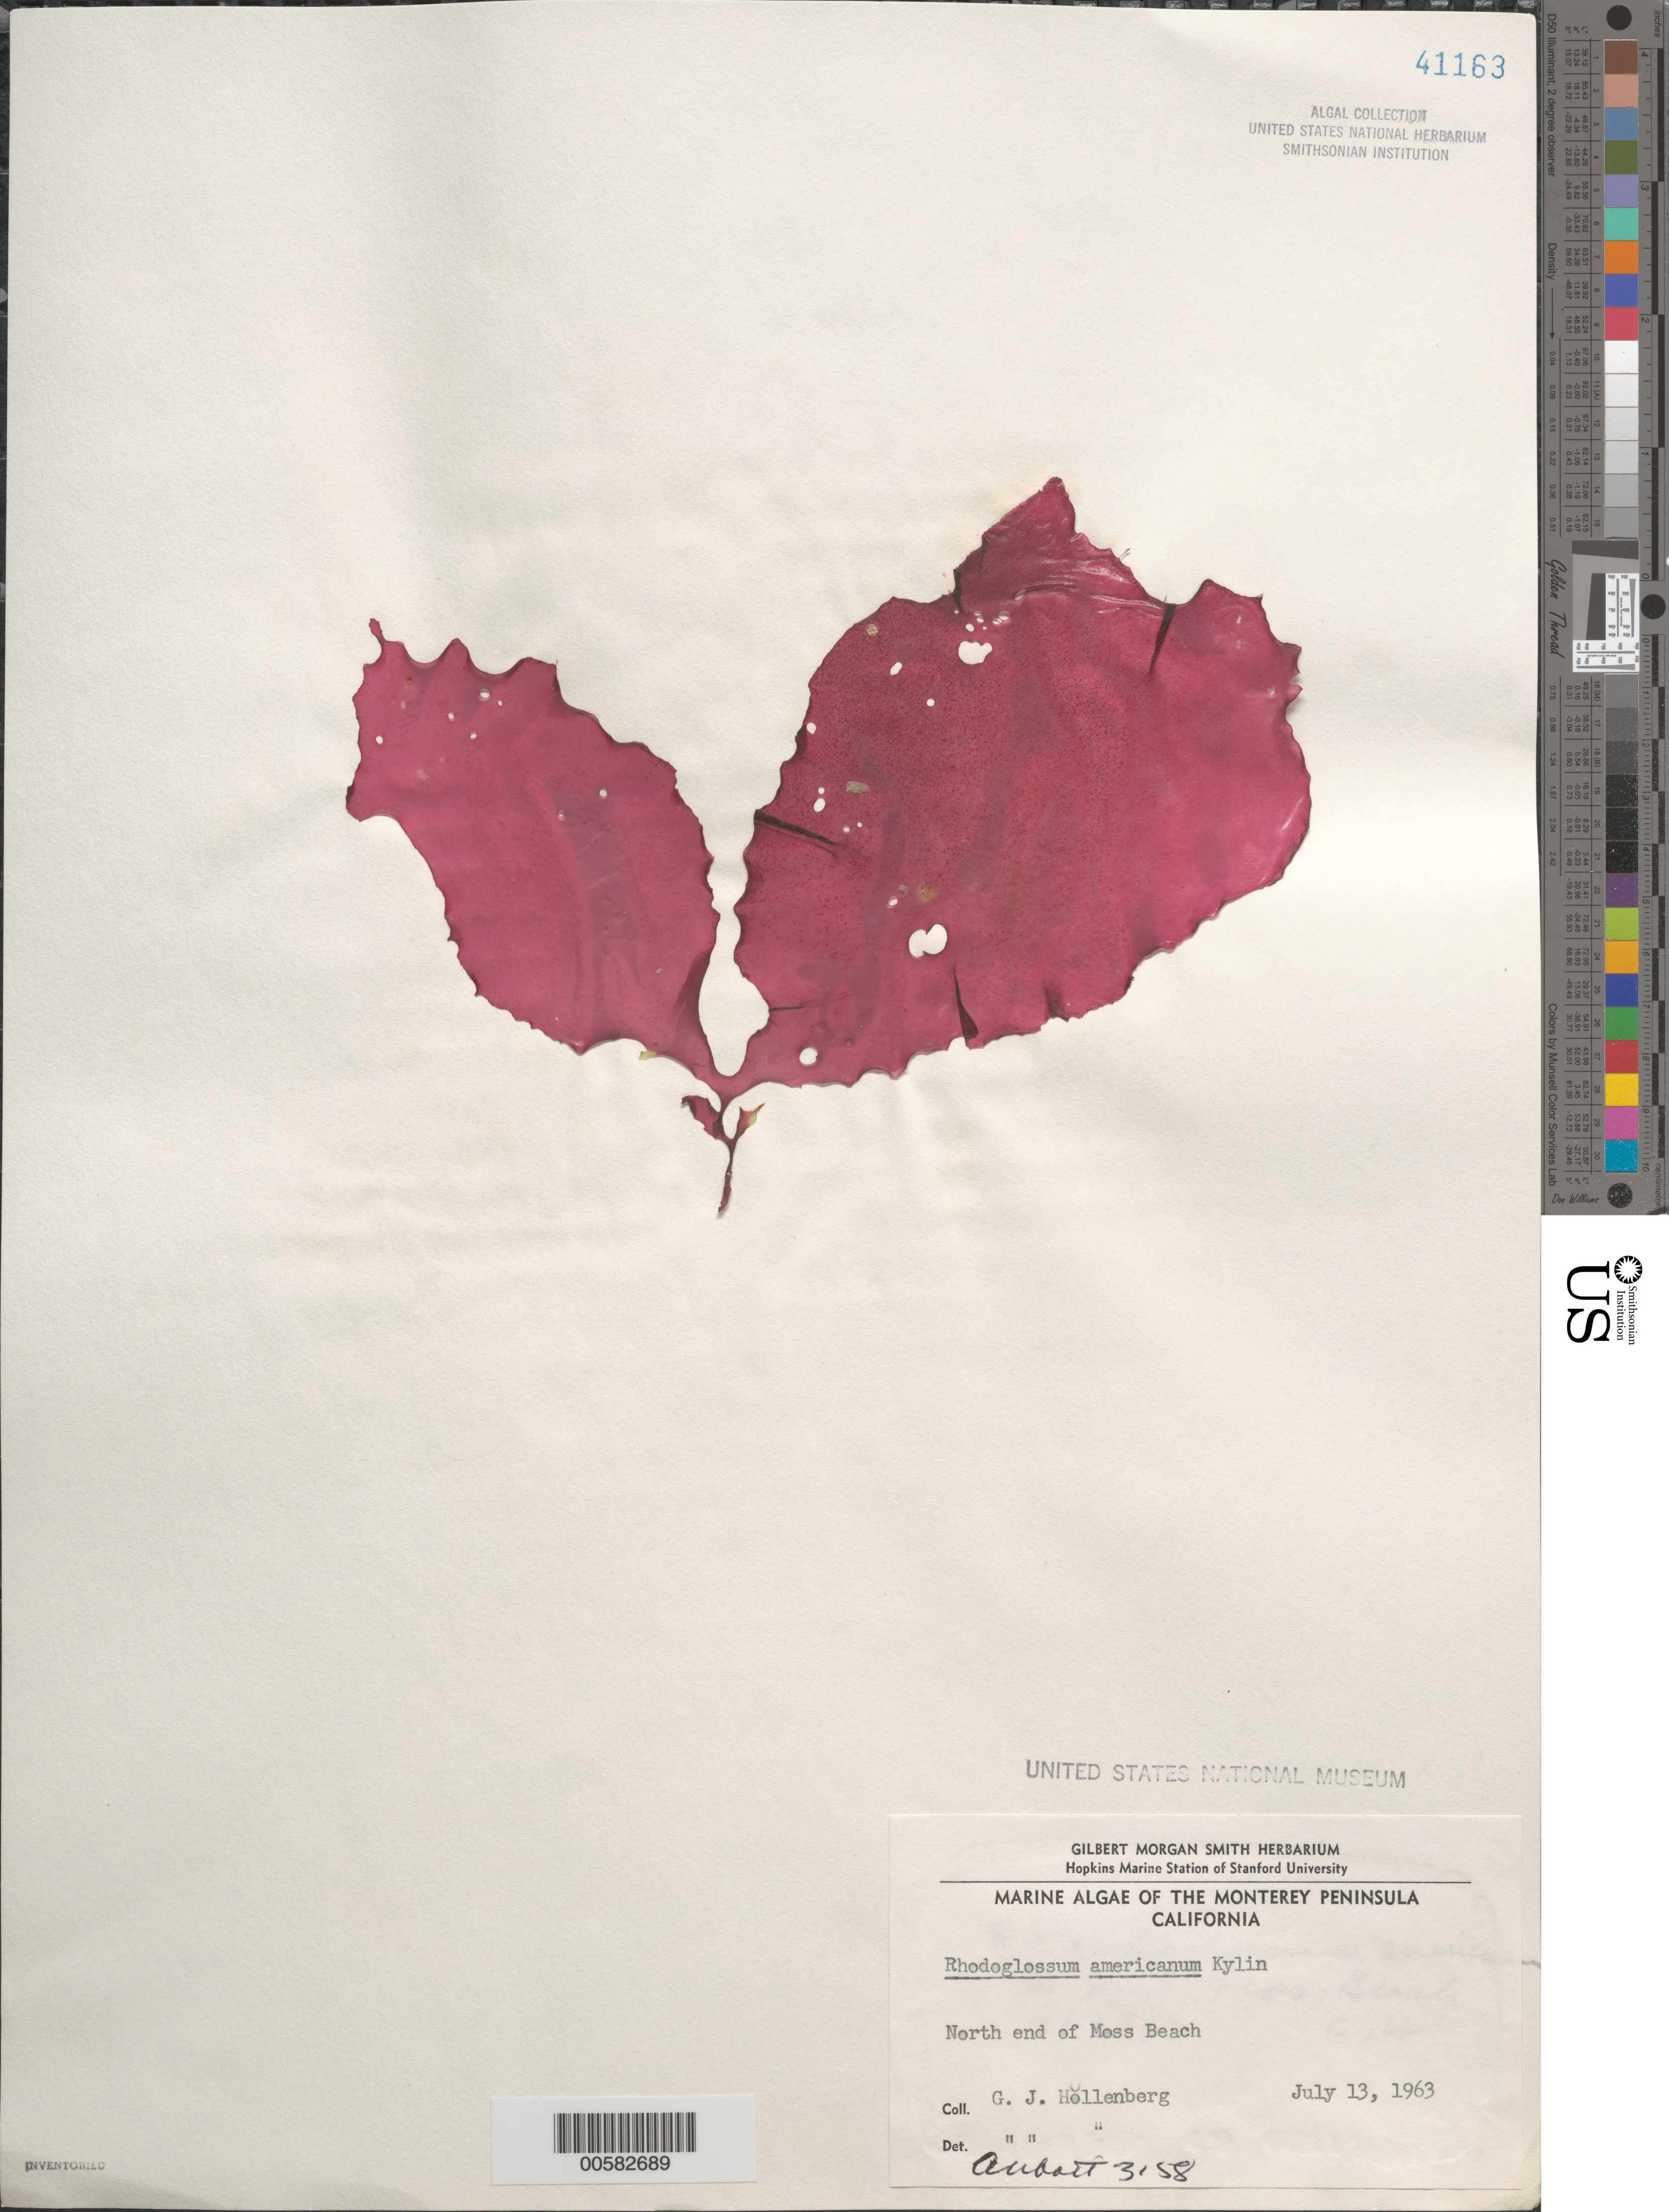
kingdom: Plantae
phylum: Rhodophyta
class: Florideophyceae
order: Gigartinales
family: Gigartinaceae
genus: Mazzaella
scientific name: Mazzaella californica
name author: (J. Agardh) G. De Toni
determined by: Algae name updating Project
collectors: G. Hollenberg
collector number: IAA 3158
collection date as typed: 13 Jul 1963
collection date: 1963-07-13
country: United States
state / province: California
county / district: Monterey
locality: Moss Beach, north end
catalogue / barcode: US 41163